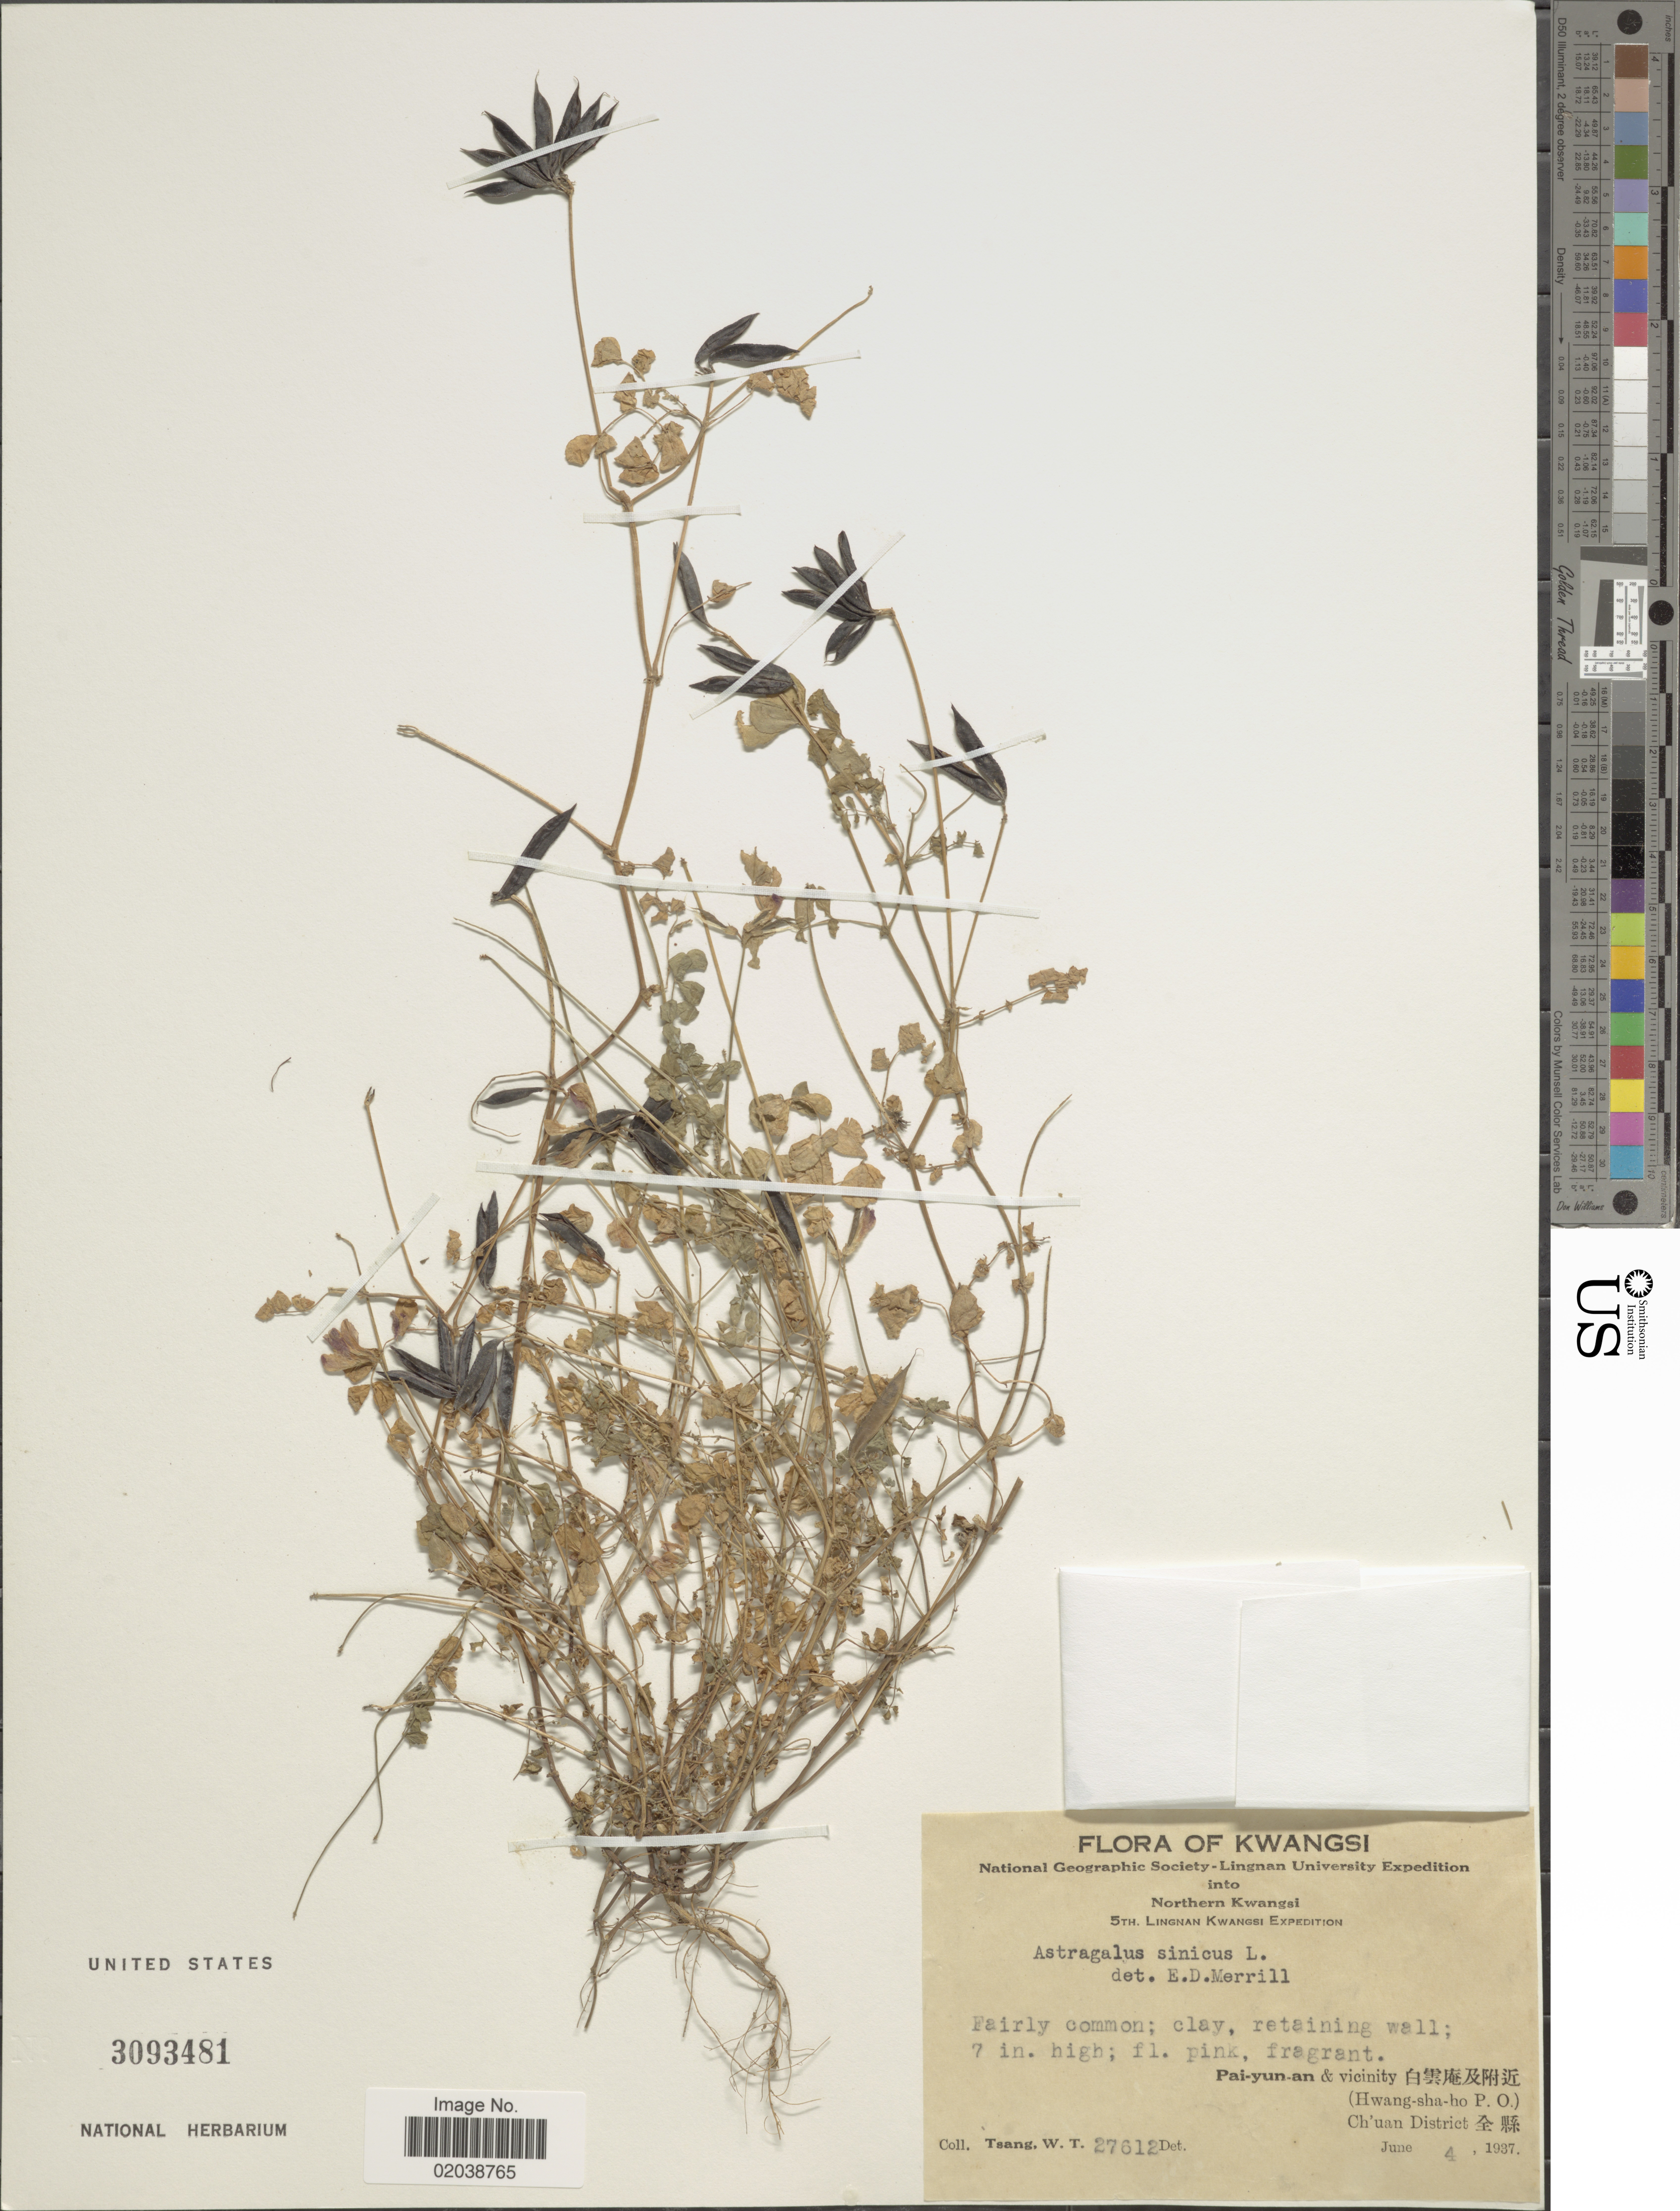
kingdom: Plantae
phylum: Tracheophyta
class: Magnoliopsida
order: Fabales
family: Fabaceae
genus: Astragalus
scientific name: Astragalus sinicus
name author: L.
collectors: W. T. Tsang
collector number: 27612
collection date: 1937-06-04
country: China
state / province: Guangxi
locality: Kwasi,Northern Kwangsi, Pai-yun-an & vicinity, (Hwang-sha-ho P.O.) Ch'uan District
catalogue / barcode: US 3093481